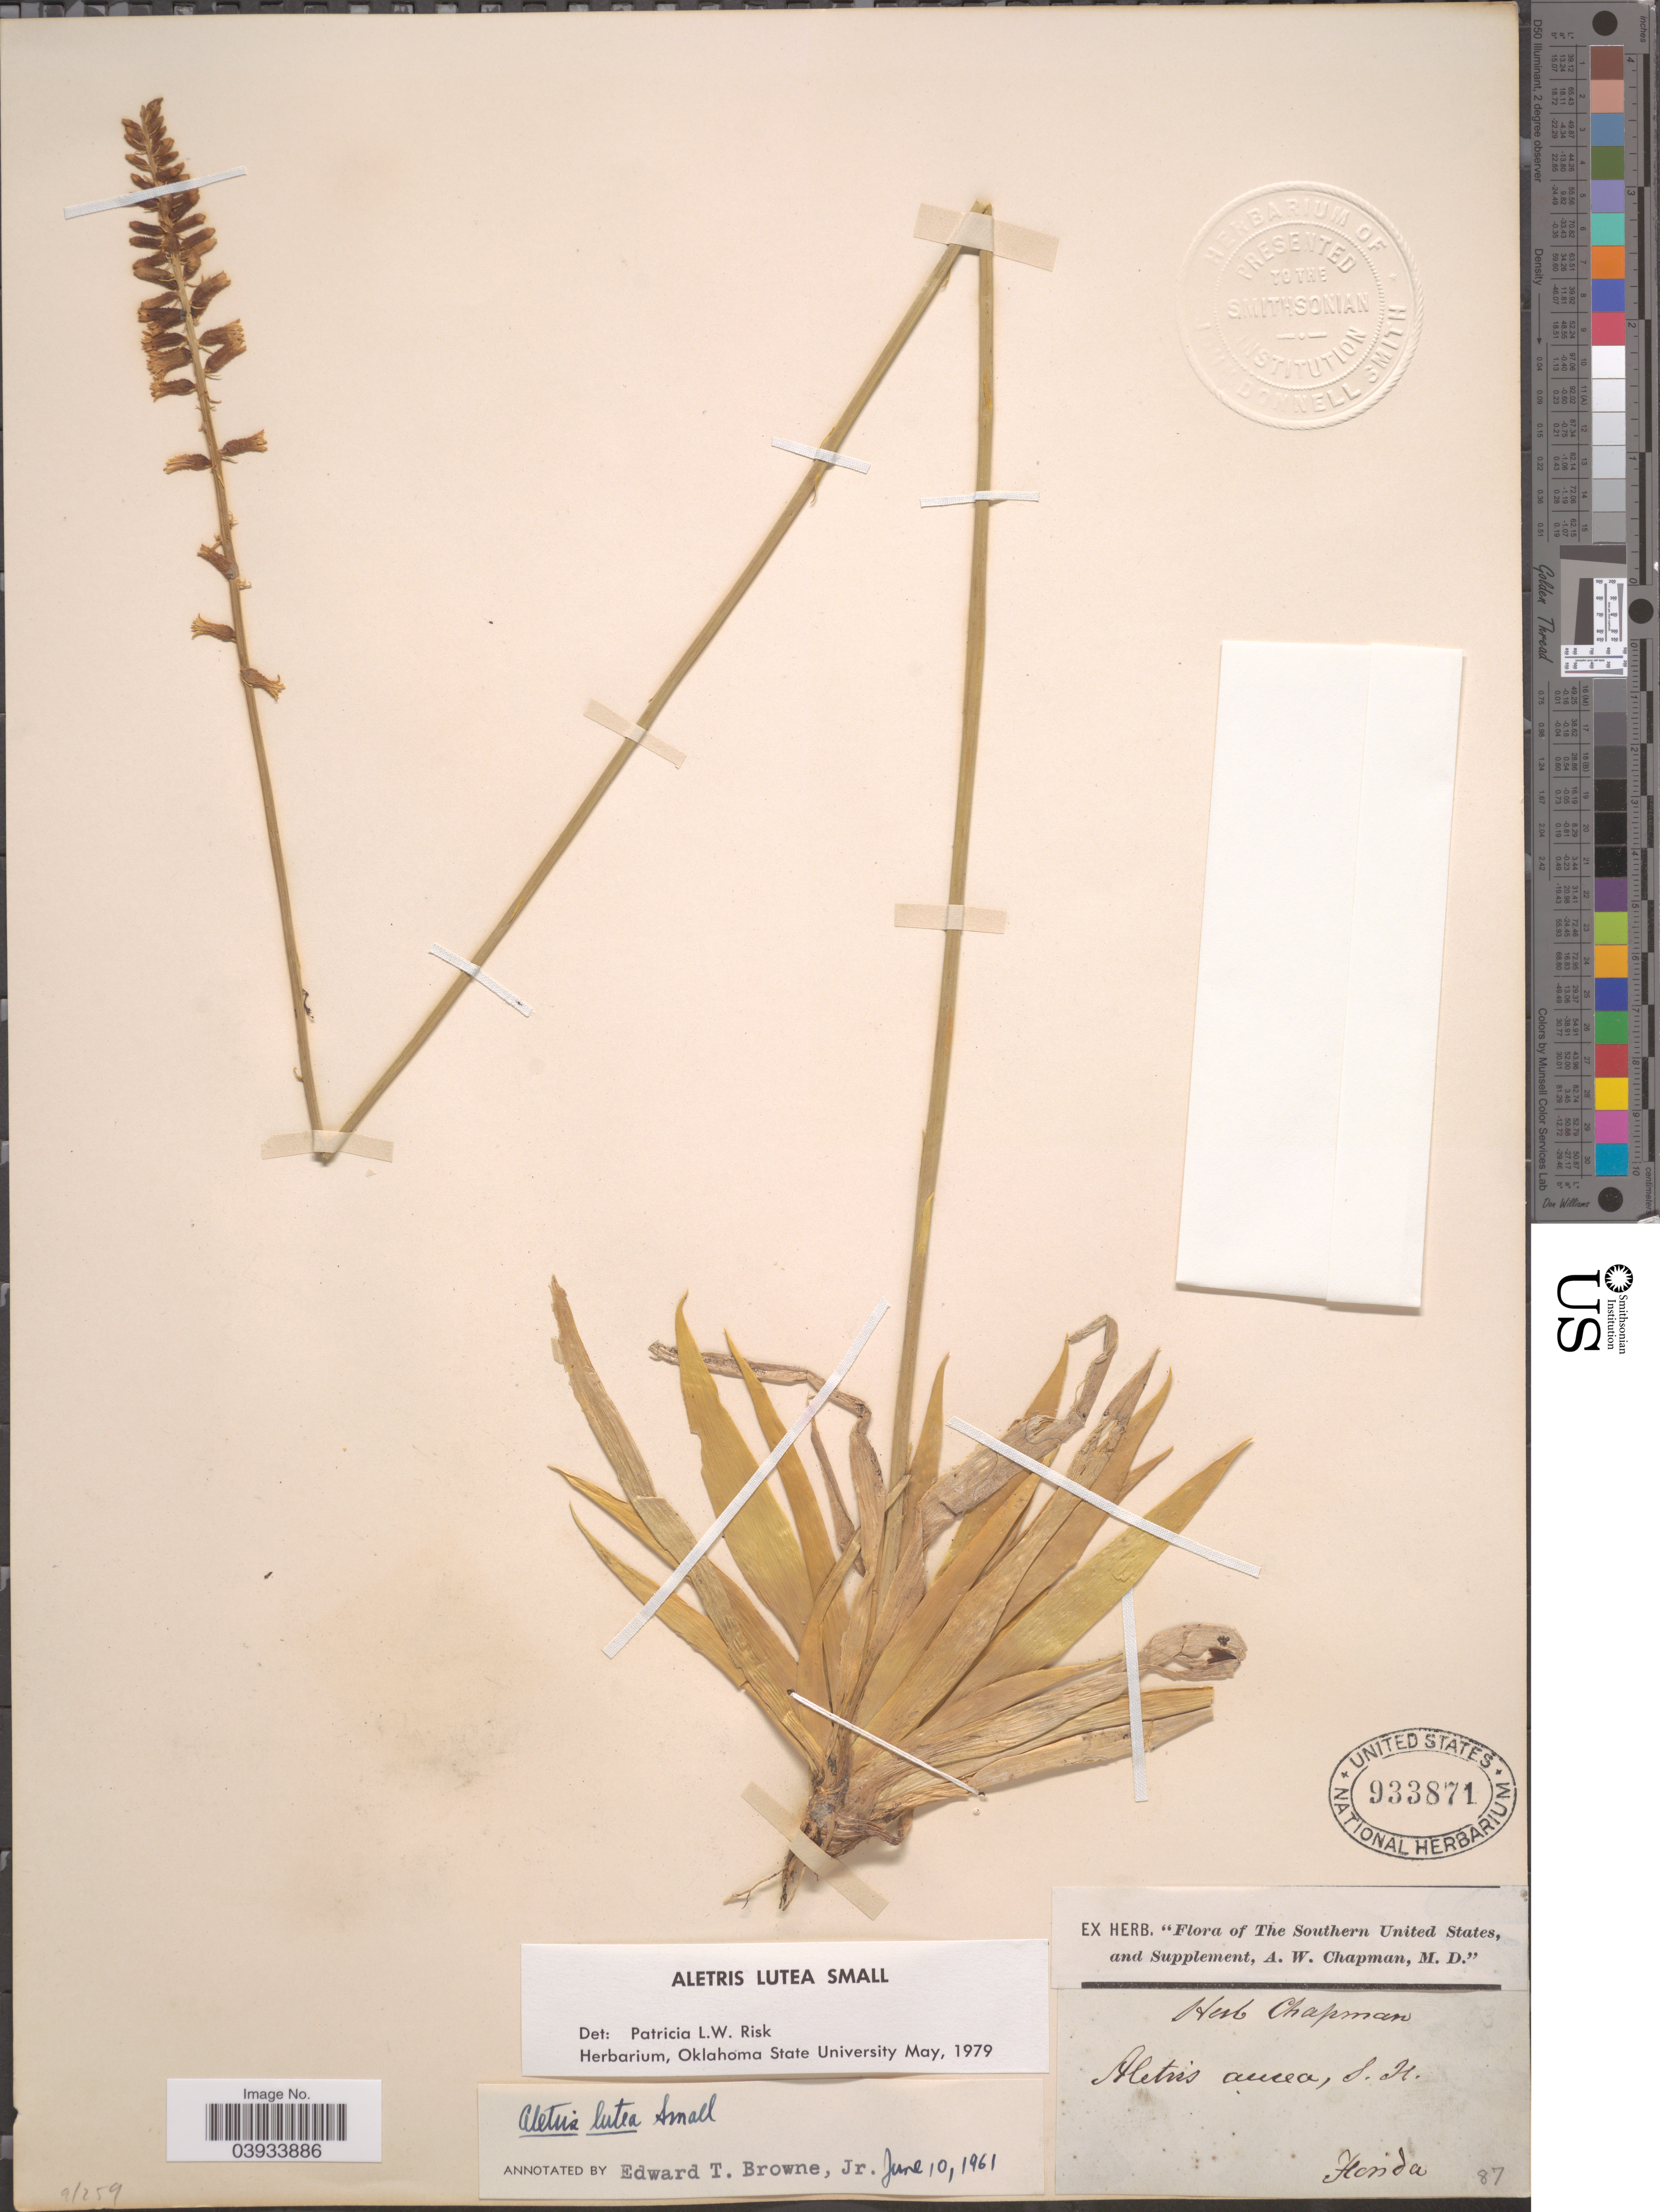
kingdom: Plantae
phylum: Tracheophyta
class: Liliopsida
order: Dioscoreales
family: Nartheciaceae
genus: Aletris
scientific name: Aletris lutea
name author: Small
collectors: A. W. Chapman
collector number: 87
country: United States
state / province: Florida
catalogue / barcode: US 933871